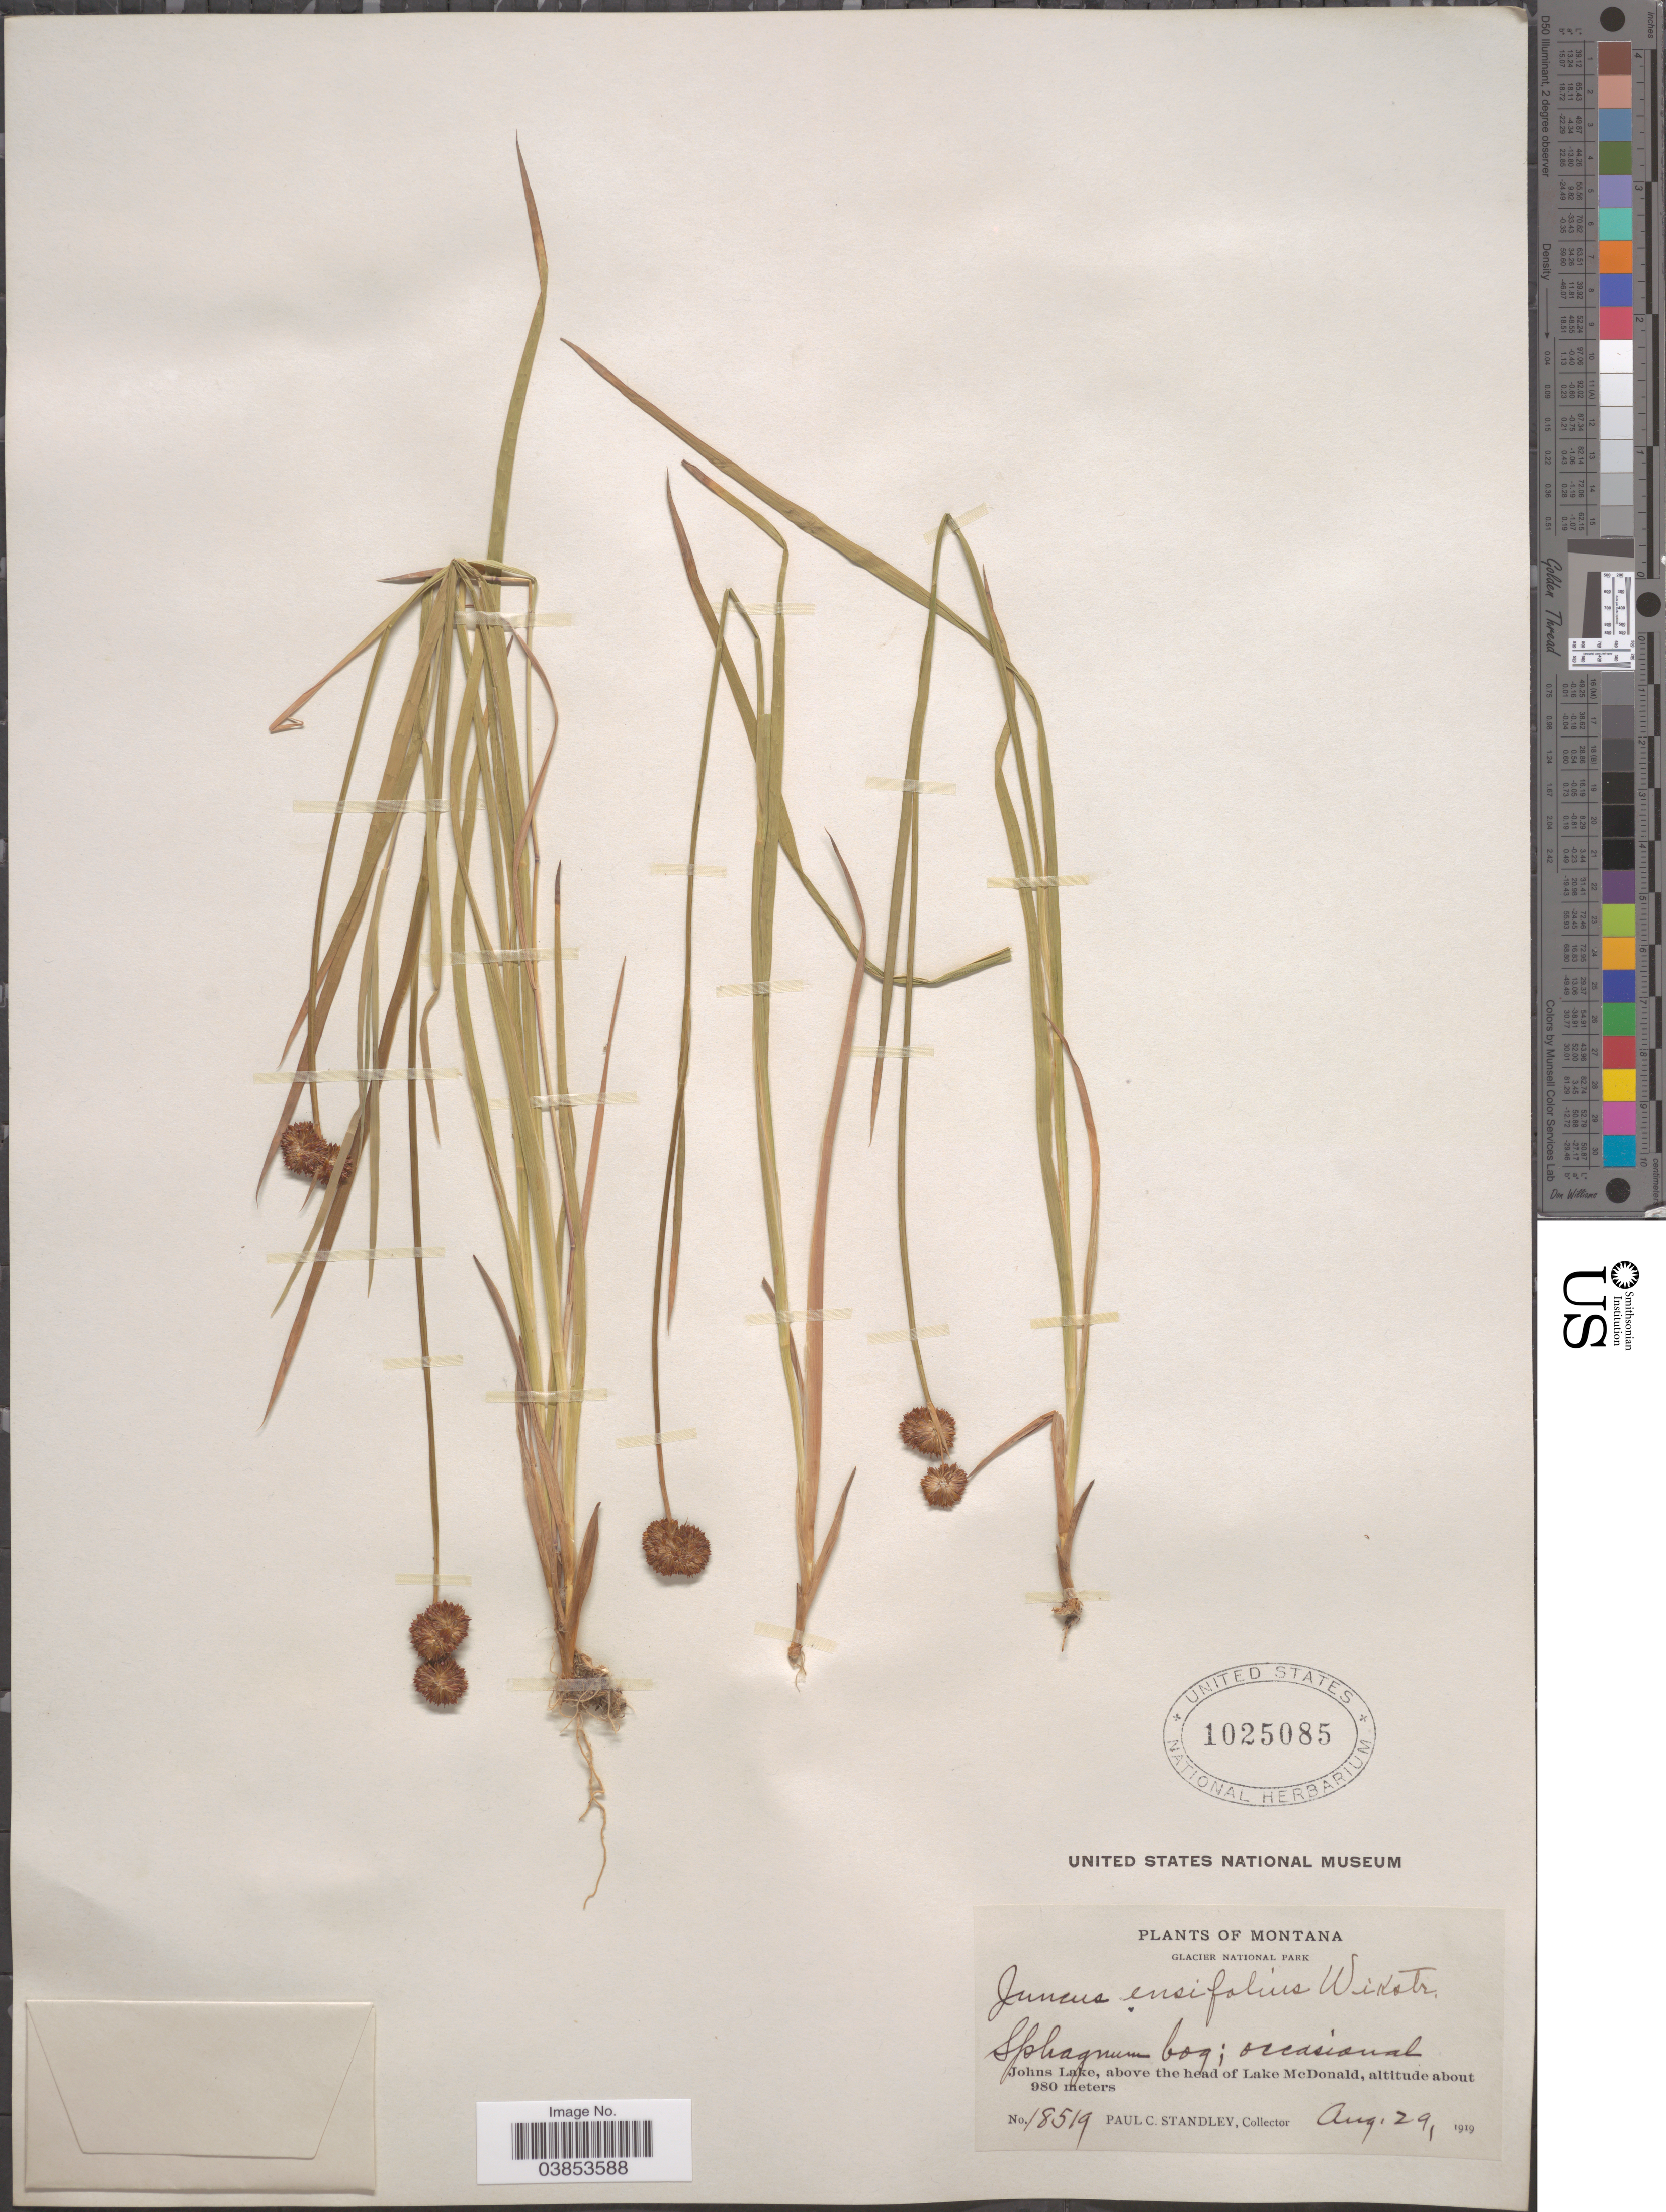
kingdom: Plantae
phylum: Tracheophyta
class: Liliopsida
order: Poales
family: Juncaceae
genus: Juncus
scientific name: Juncus ensifolius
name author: Wikstr.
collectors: P. C. Standley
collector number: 18519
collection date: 1919-08-29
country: United States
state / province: Montana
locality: Glacier National Park. Jihns Lake, above the head of Lake McDonald.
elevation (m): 980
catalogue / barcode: US 1025085